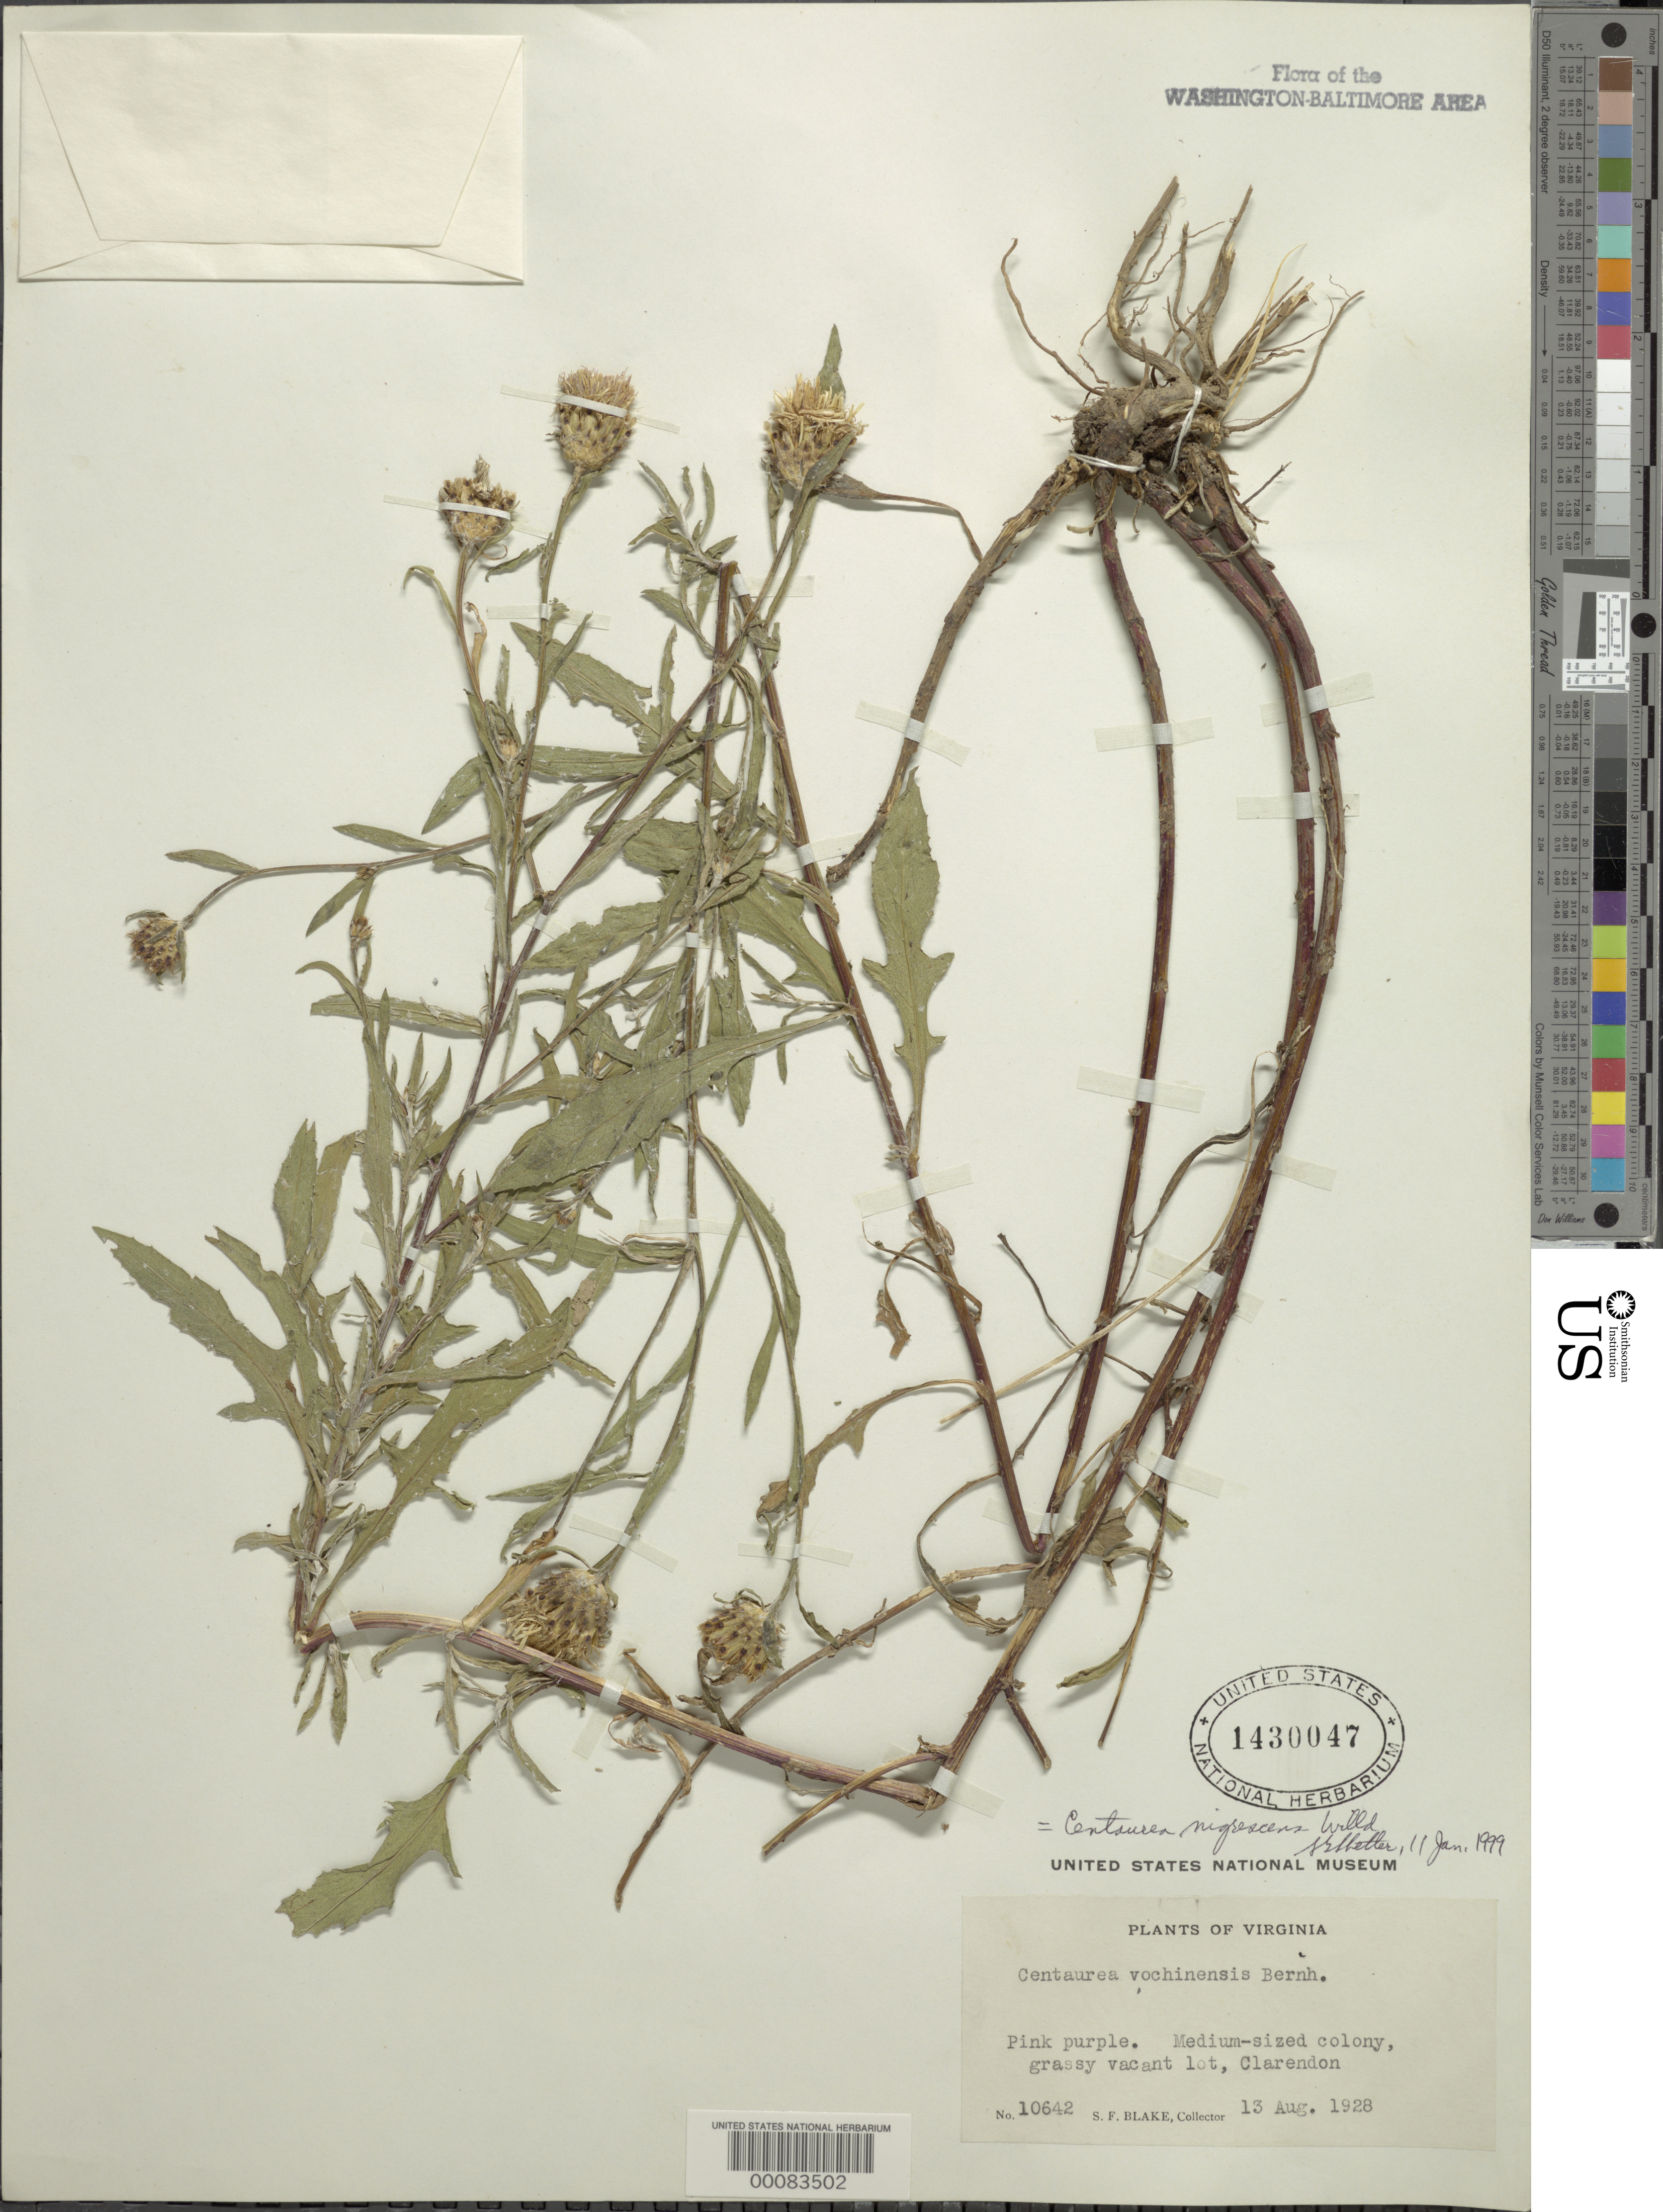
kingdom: Plantae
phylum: Tracheophyta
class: Magnoliopsida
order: Asterales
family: Asteraceae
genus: Centaurea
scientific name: Centaurea nigrescens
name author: L.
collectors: S. Blake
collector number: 10642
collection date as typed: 13 Aug 1928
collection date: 1928-08-13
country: United States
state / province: Virginia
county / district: Fairfax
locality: vacant lot, Clarendon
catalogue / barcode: US 1430047